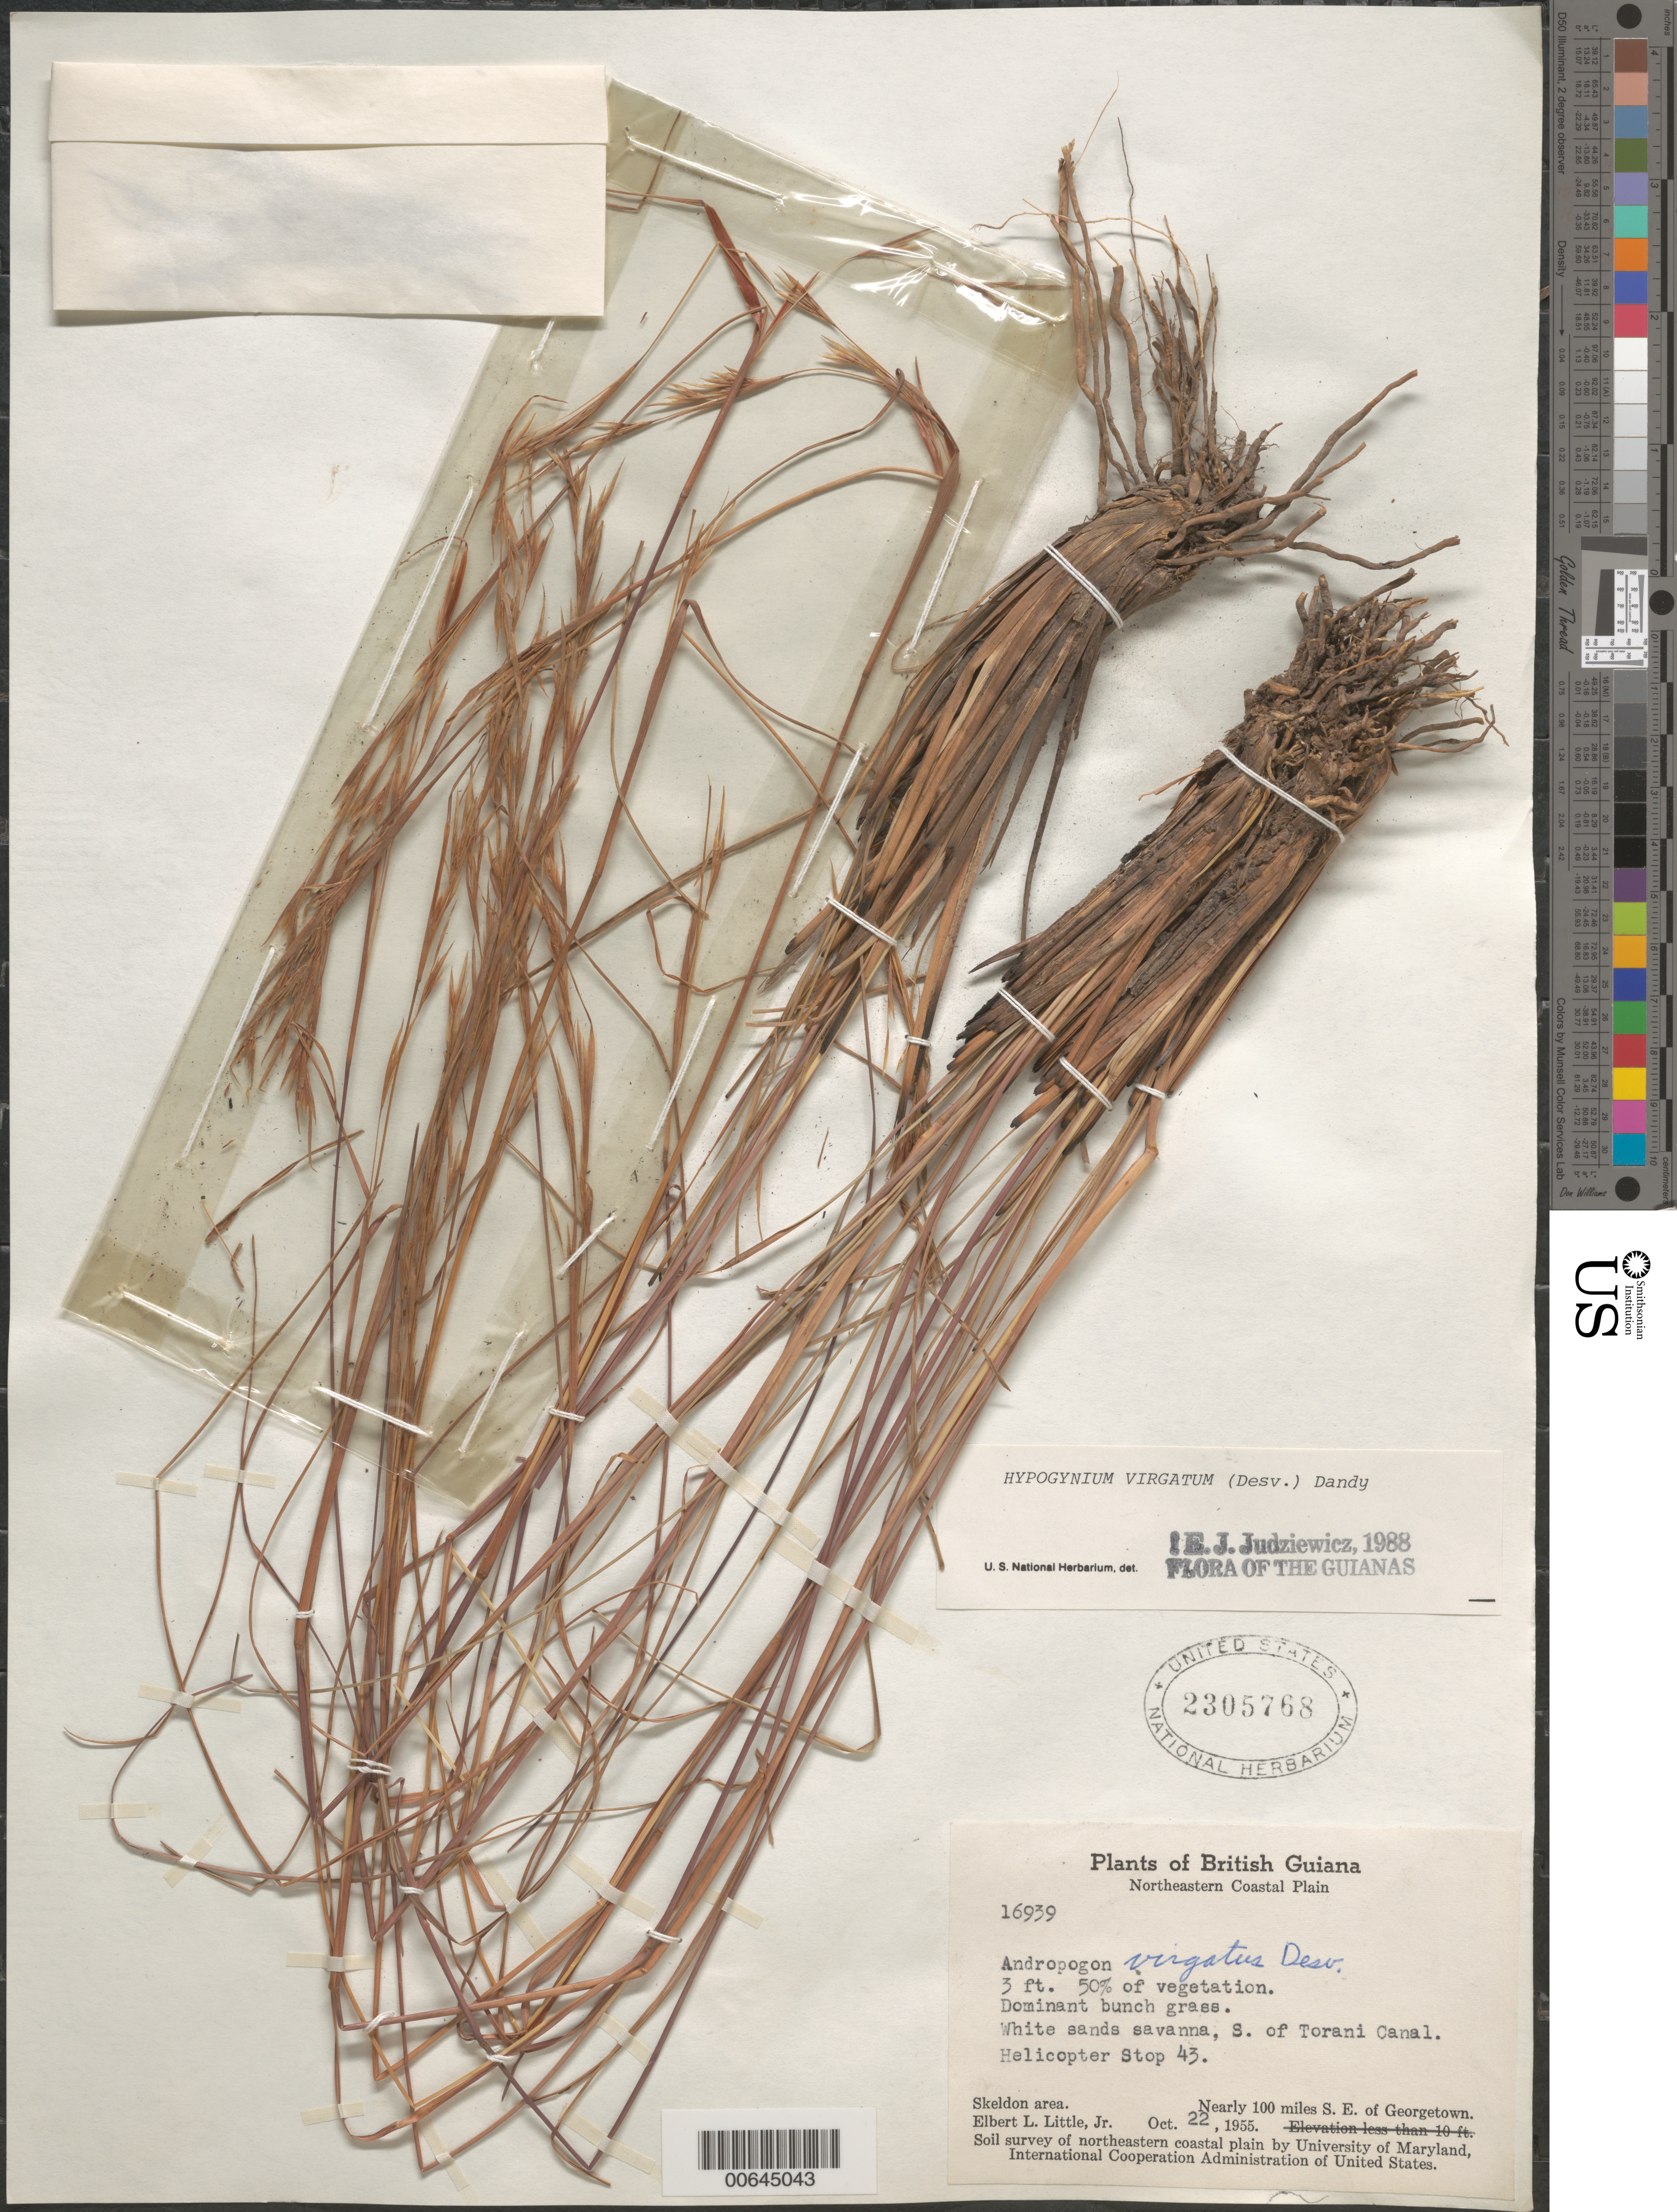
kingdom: Plantae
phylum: Tracheophyta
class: Liliopsida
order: Poales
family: Poaceae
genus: Andropogon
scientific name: Andropogon virgatus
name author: Desv. ex Ham.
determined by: Judziewicz, E. J.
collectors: E. L. Little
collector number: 16939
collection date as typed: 22-Oct-55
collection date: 1955-10-22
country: Guyana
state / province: E. Berbice-Corentyne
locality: Skeldon area, ca. 100 miles SE of Georgetown, S of Torani Canal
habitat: White sand savanna, S. of Torani Canal. Helicopter stop 43.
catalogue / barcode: US 2305768